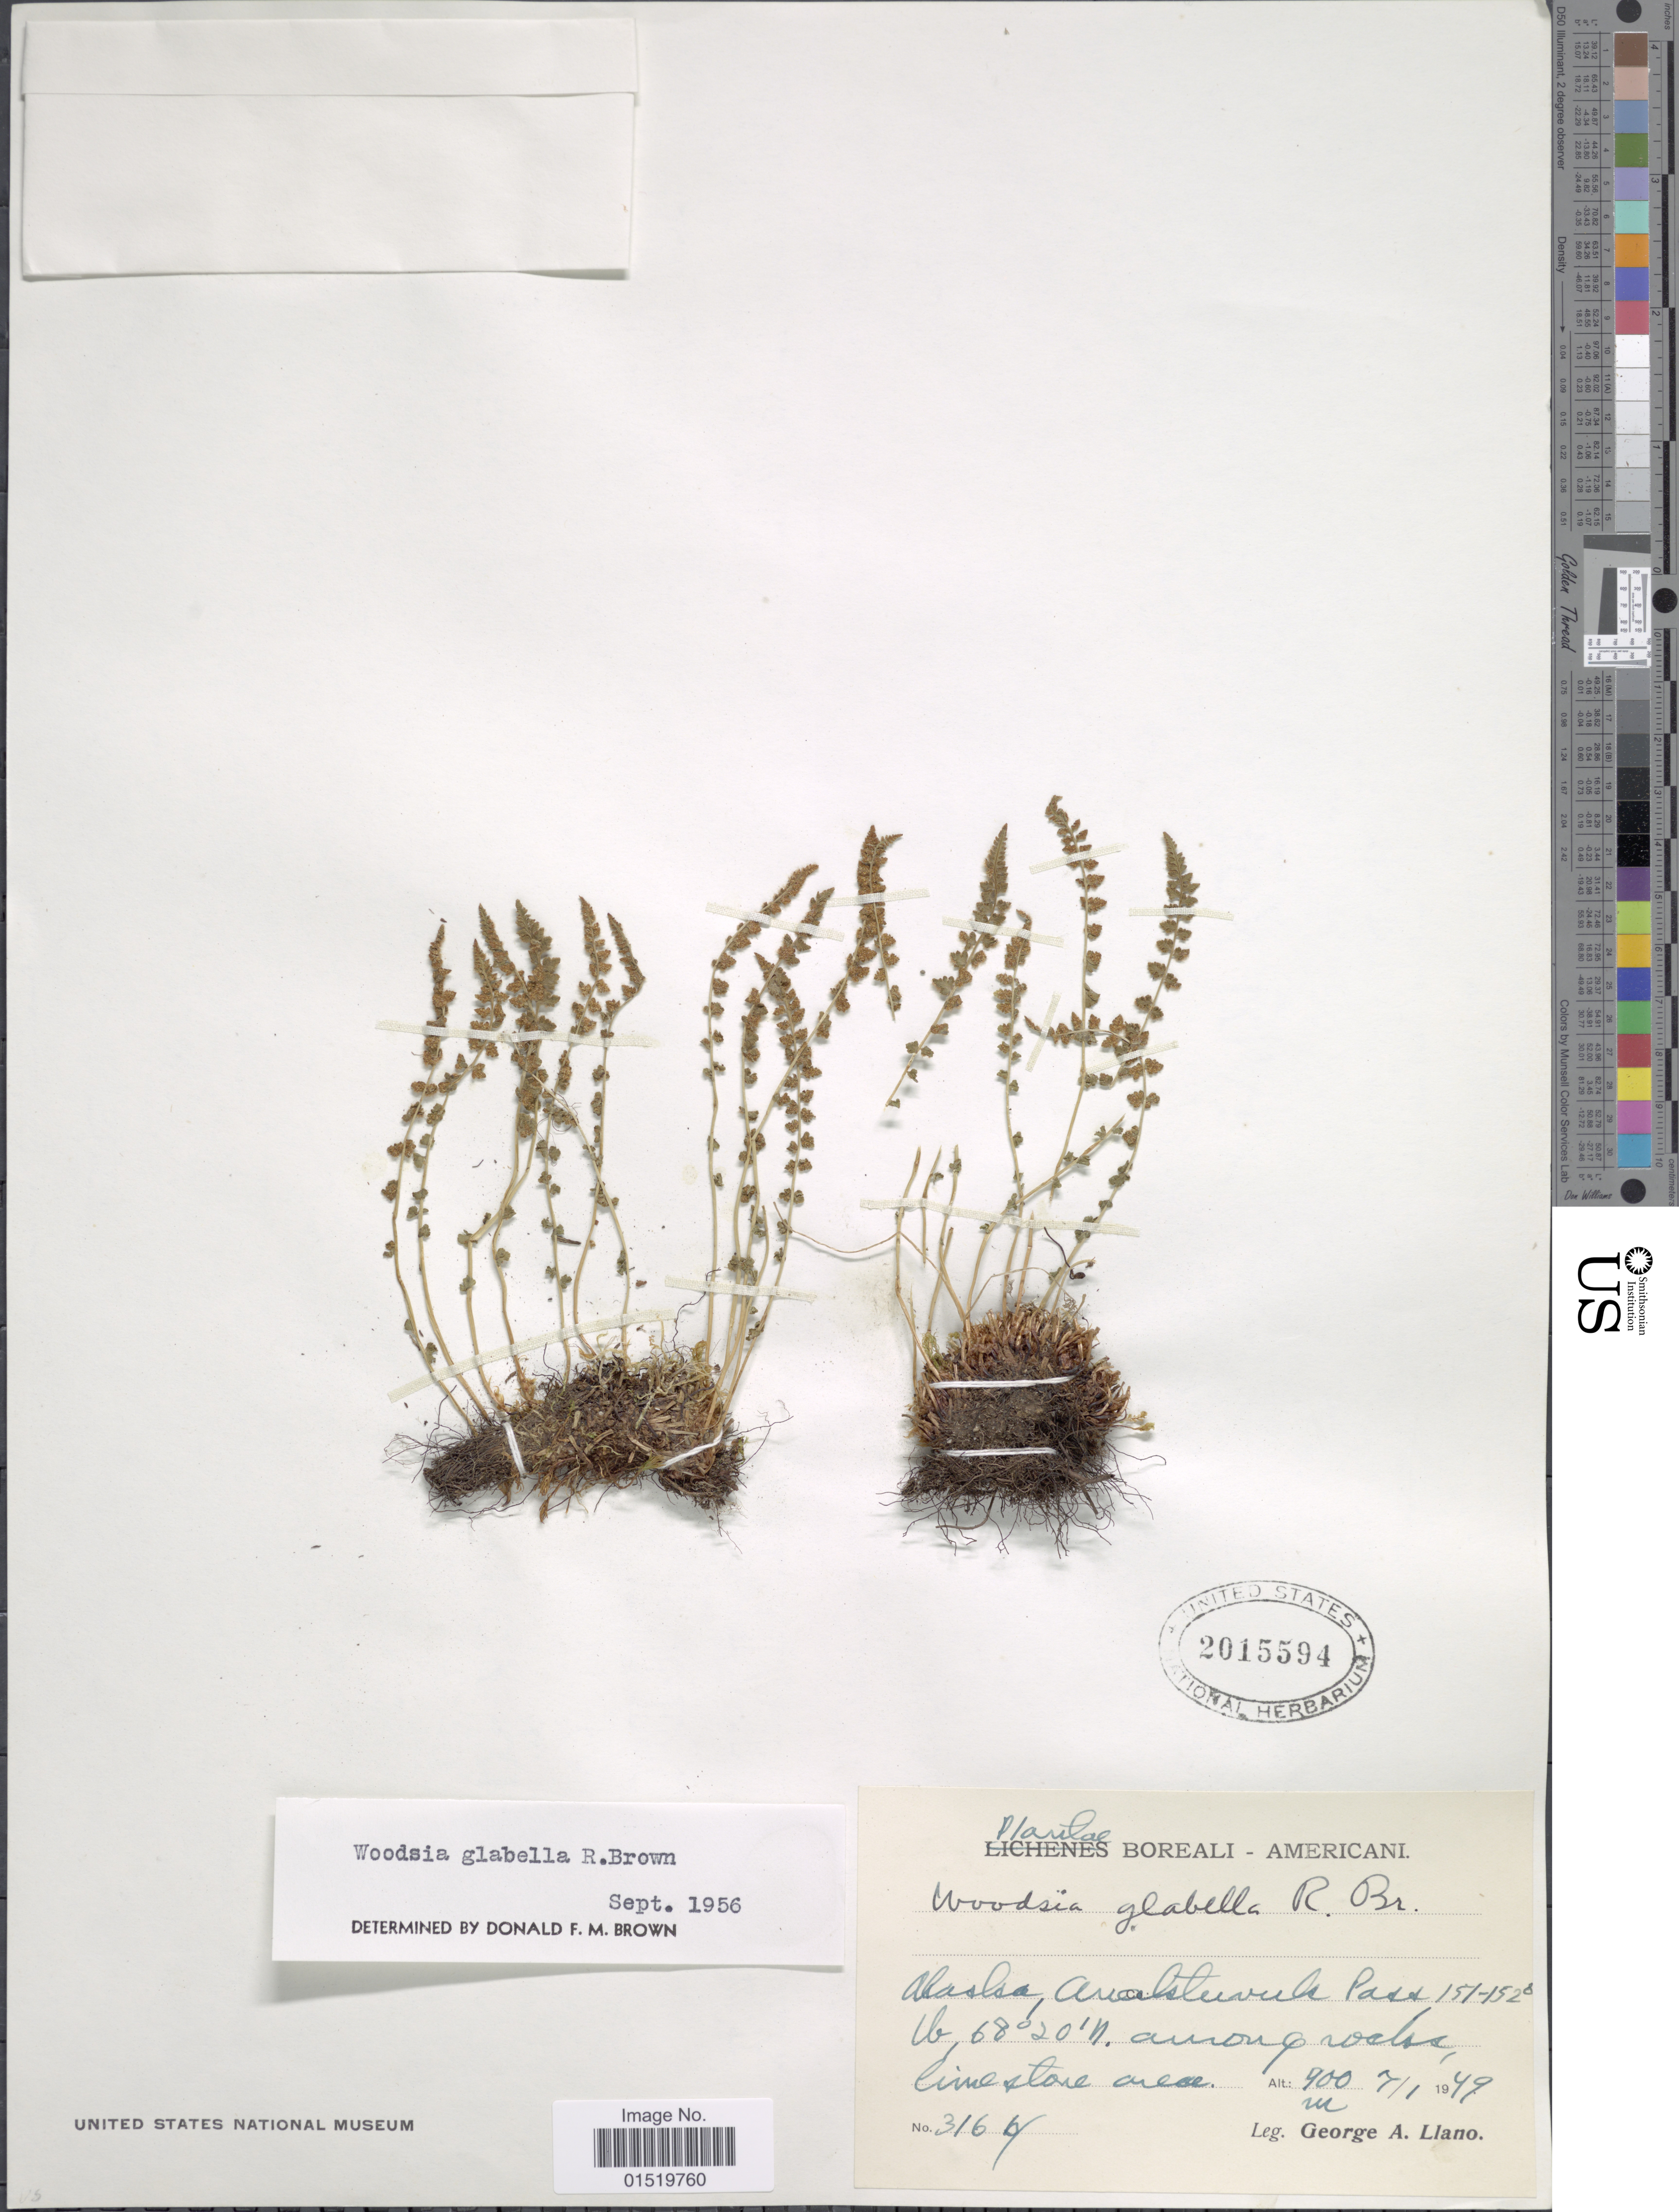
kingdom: Plantae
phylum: Tracheophyta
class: Polypodiopsida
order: Polypodiales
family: Woodsiaceae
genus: Woodsia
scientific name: Woodsia glabella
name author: R. Br.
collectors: G. Llano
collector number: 3161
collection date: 1949-01-07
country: United States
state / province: Alaska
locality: Anaktuvuk Pass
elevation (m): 900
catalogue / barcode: US 2015594